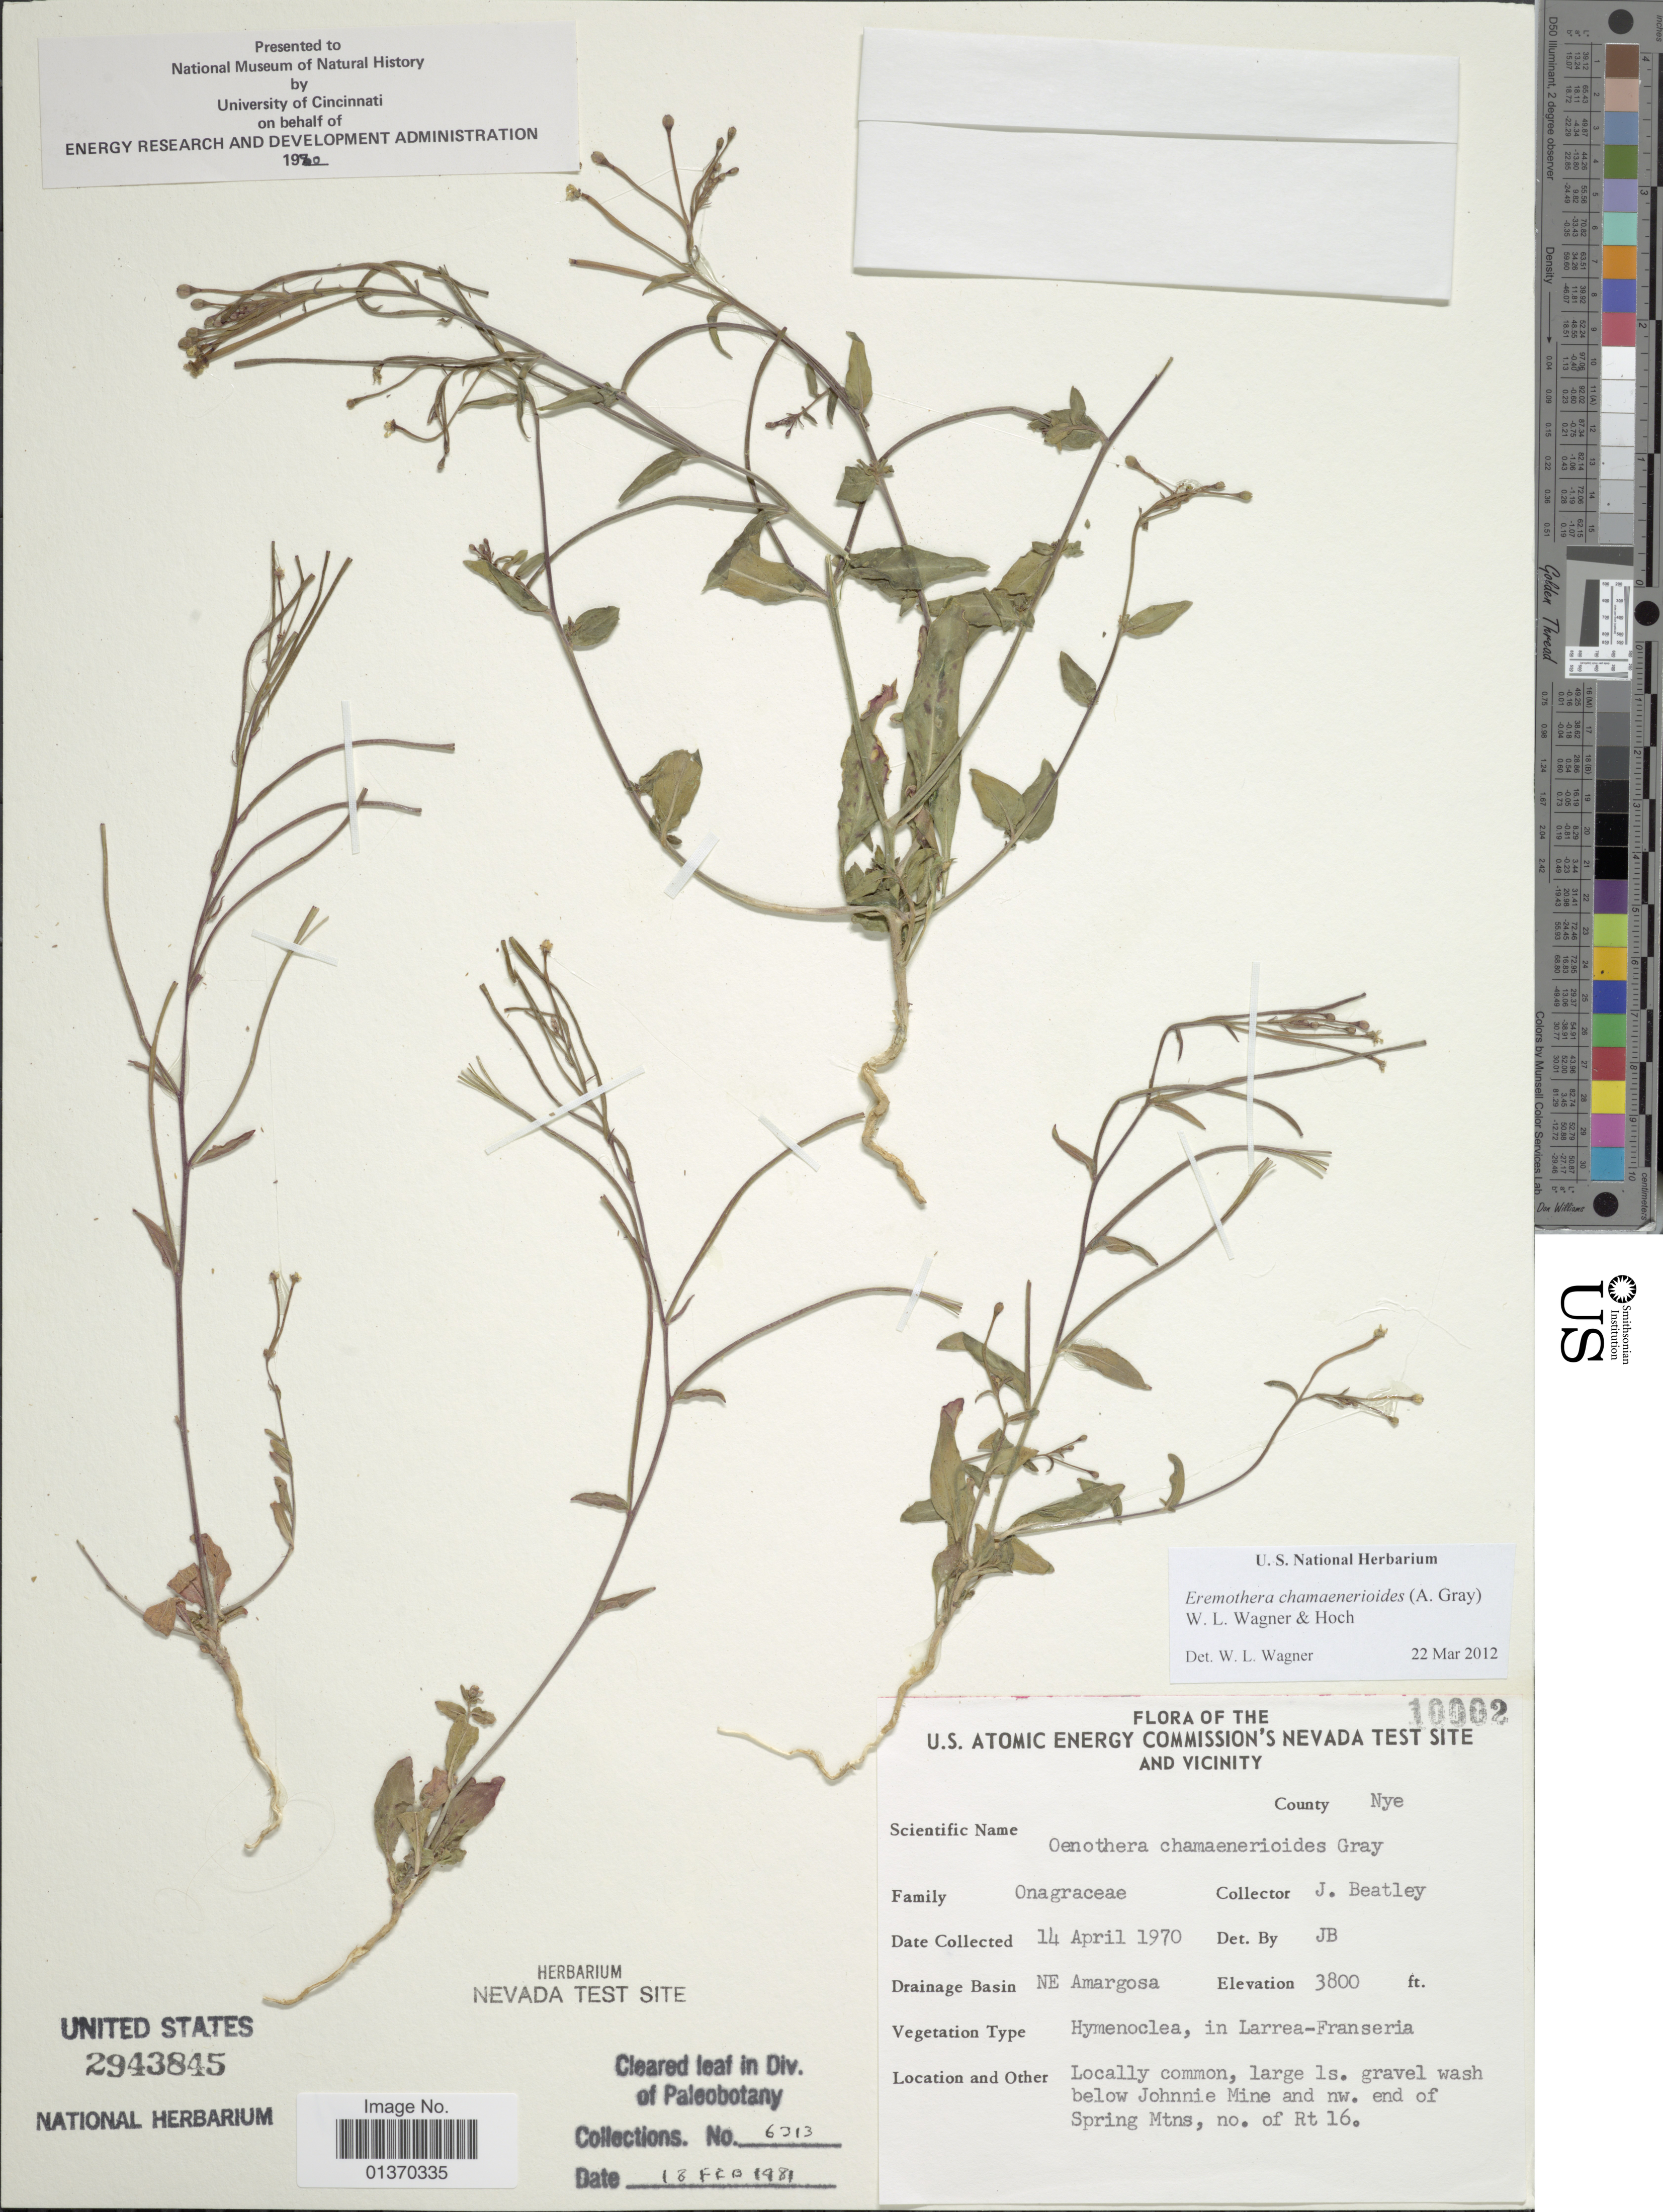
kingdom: Plantae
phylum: Tracheophyta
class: Magnoliopsida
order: Myrtales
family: Onagraceae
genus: Eremothera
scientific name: Eremothera chamaenerioides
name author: (A. Gray) W.L. Wagner & Hoch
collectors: J. C. Beatley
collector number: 10002*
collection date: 1970-04-14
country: United States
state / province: Nevada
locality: U. S. Atomic Energy Commission's Nevada Test Site and Vicinity, NE Amargosa, gravel wash below Johnnie Mine and nw. end of Spring Mtns, no. of Rt 16. County Nye.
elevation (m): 1158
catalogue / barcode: US 2943845